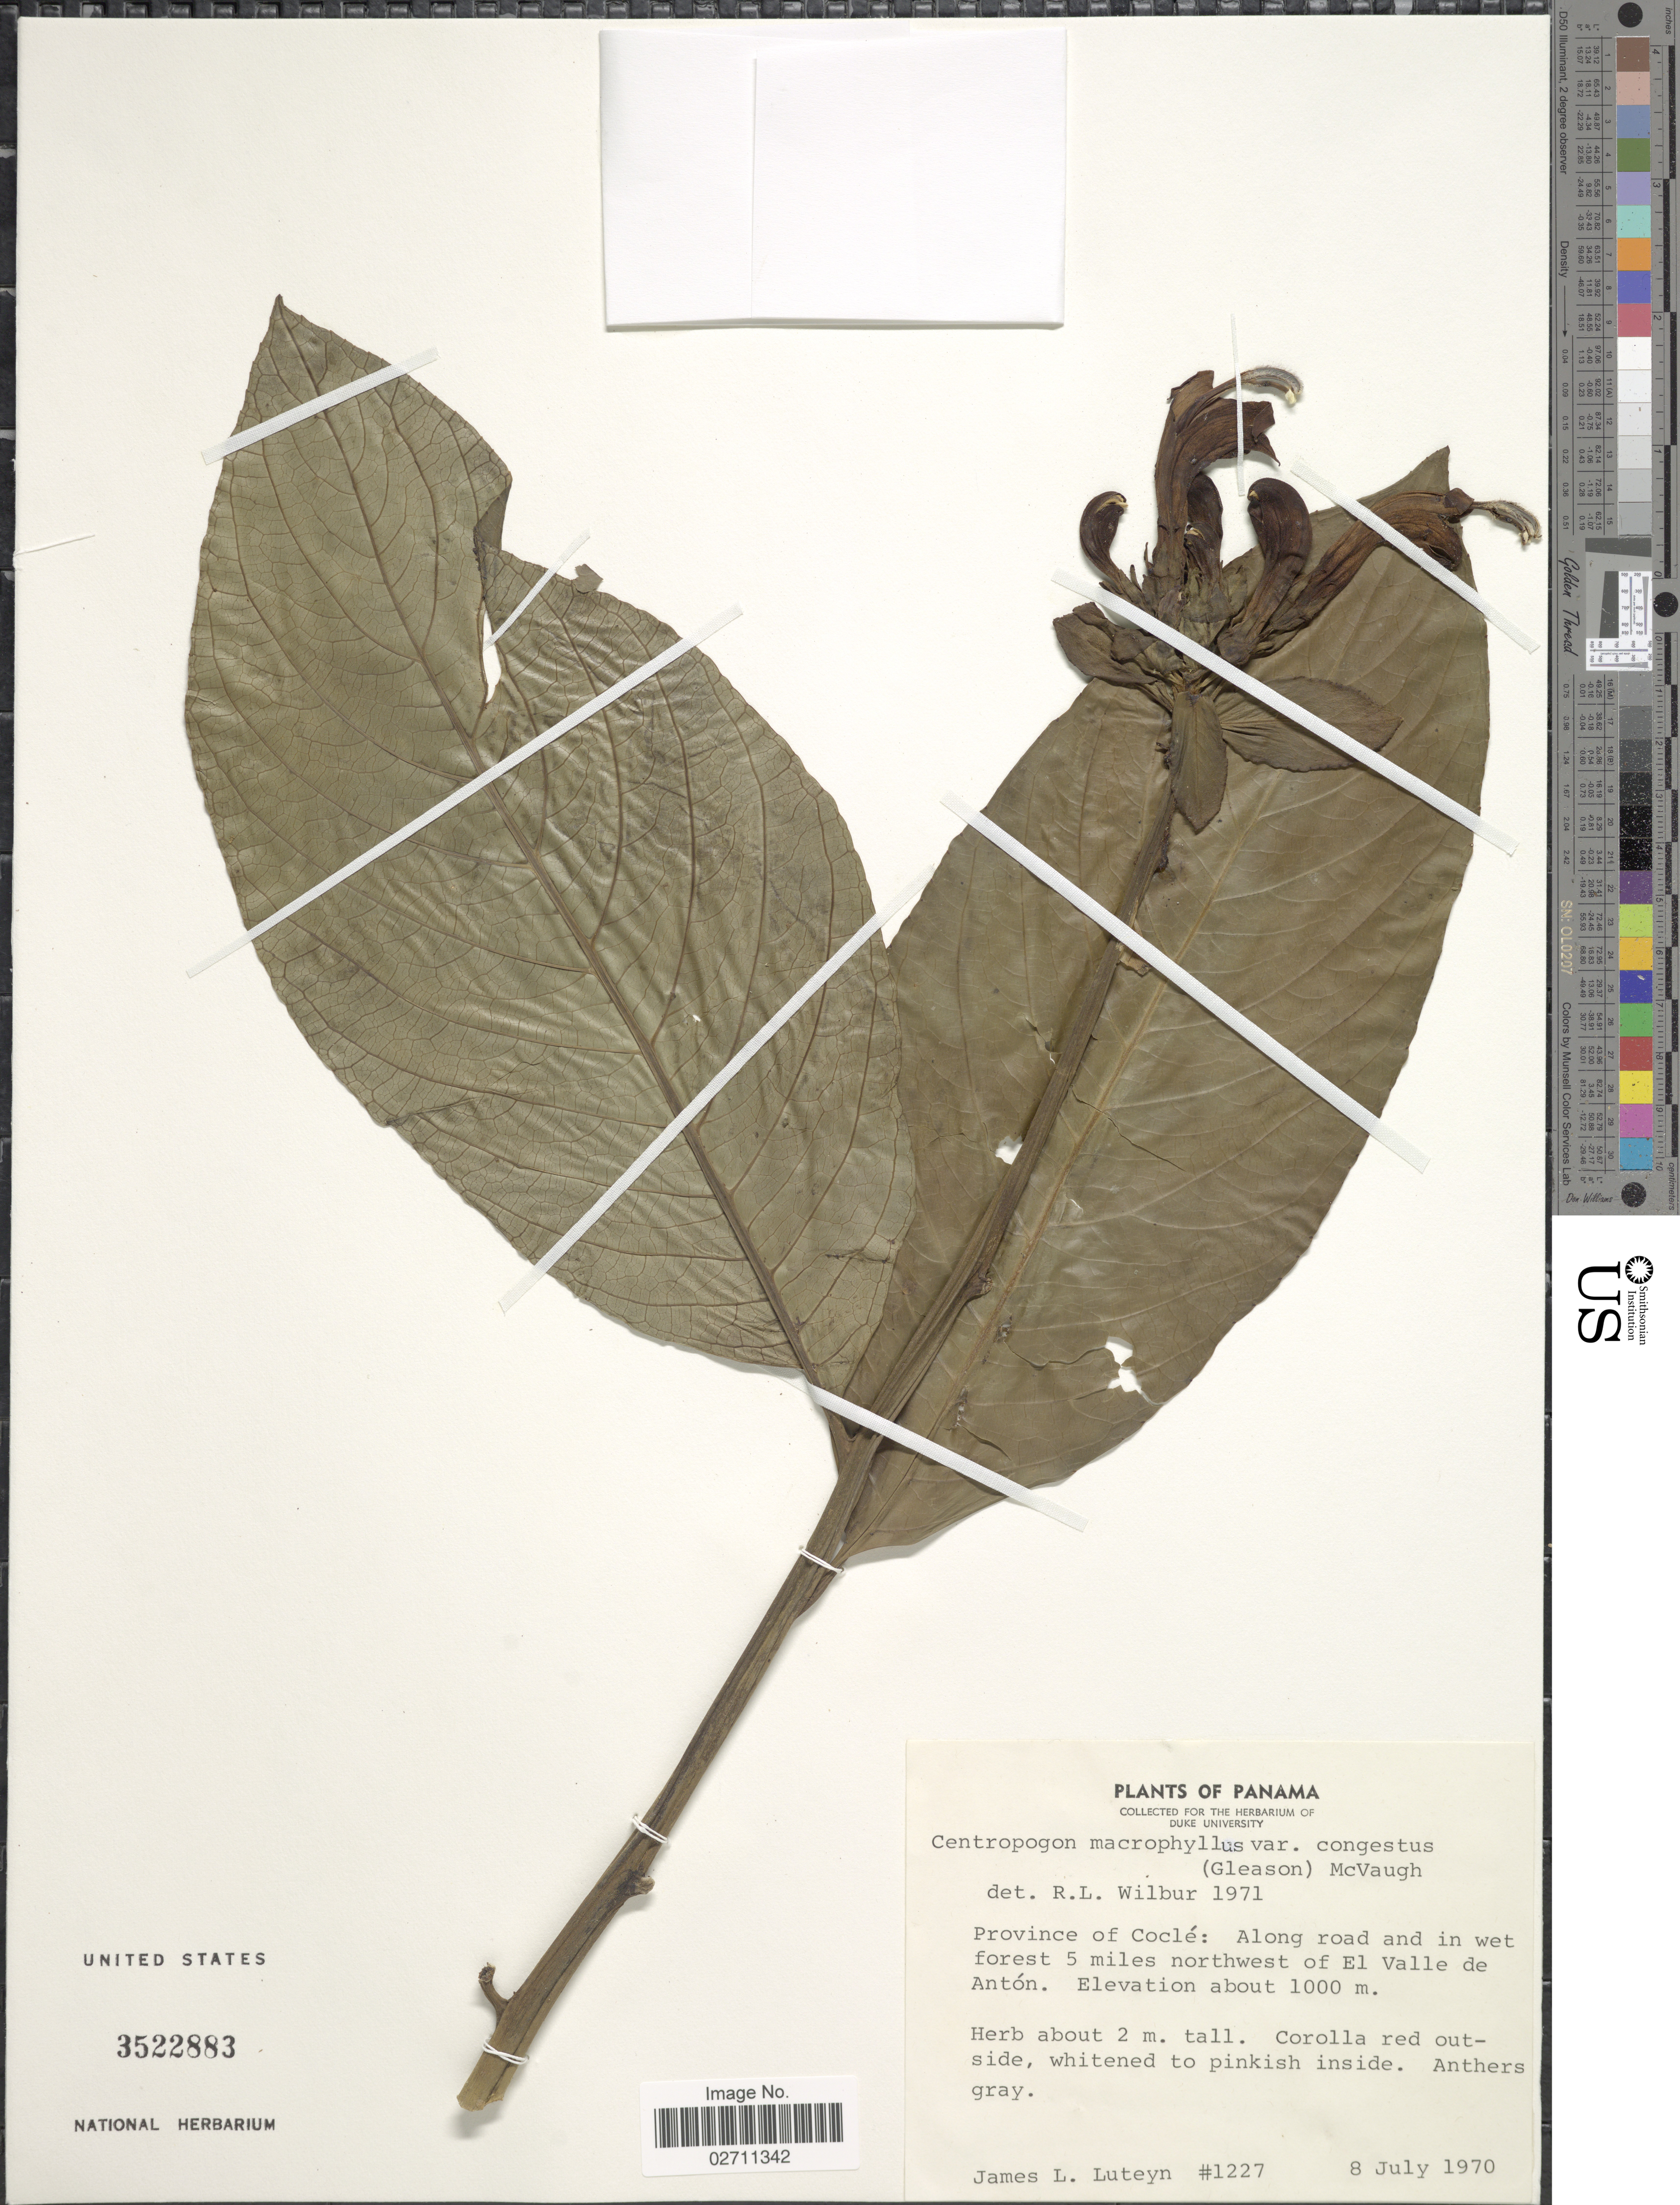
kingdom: Plantae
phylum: Tracheophyta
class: Magnoliopsida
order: Asterales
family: Campanulaceae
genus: Centropogon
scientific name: Centropogon macrophyllus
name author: (G. Don) E. Wimm.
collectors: J. L. Luteyn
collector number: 1227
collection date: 1970-07-08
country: Panama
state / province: Coclé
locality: Along road and in wet forest 5 miles northwest of El Valle de Anton.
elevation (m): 1000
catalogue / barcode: US 3522883